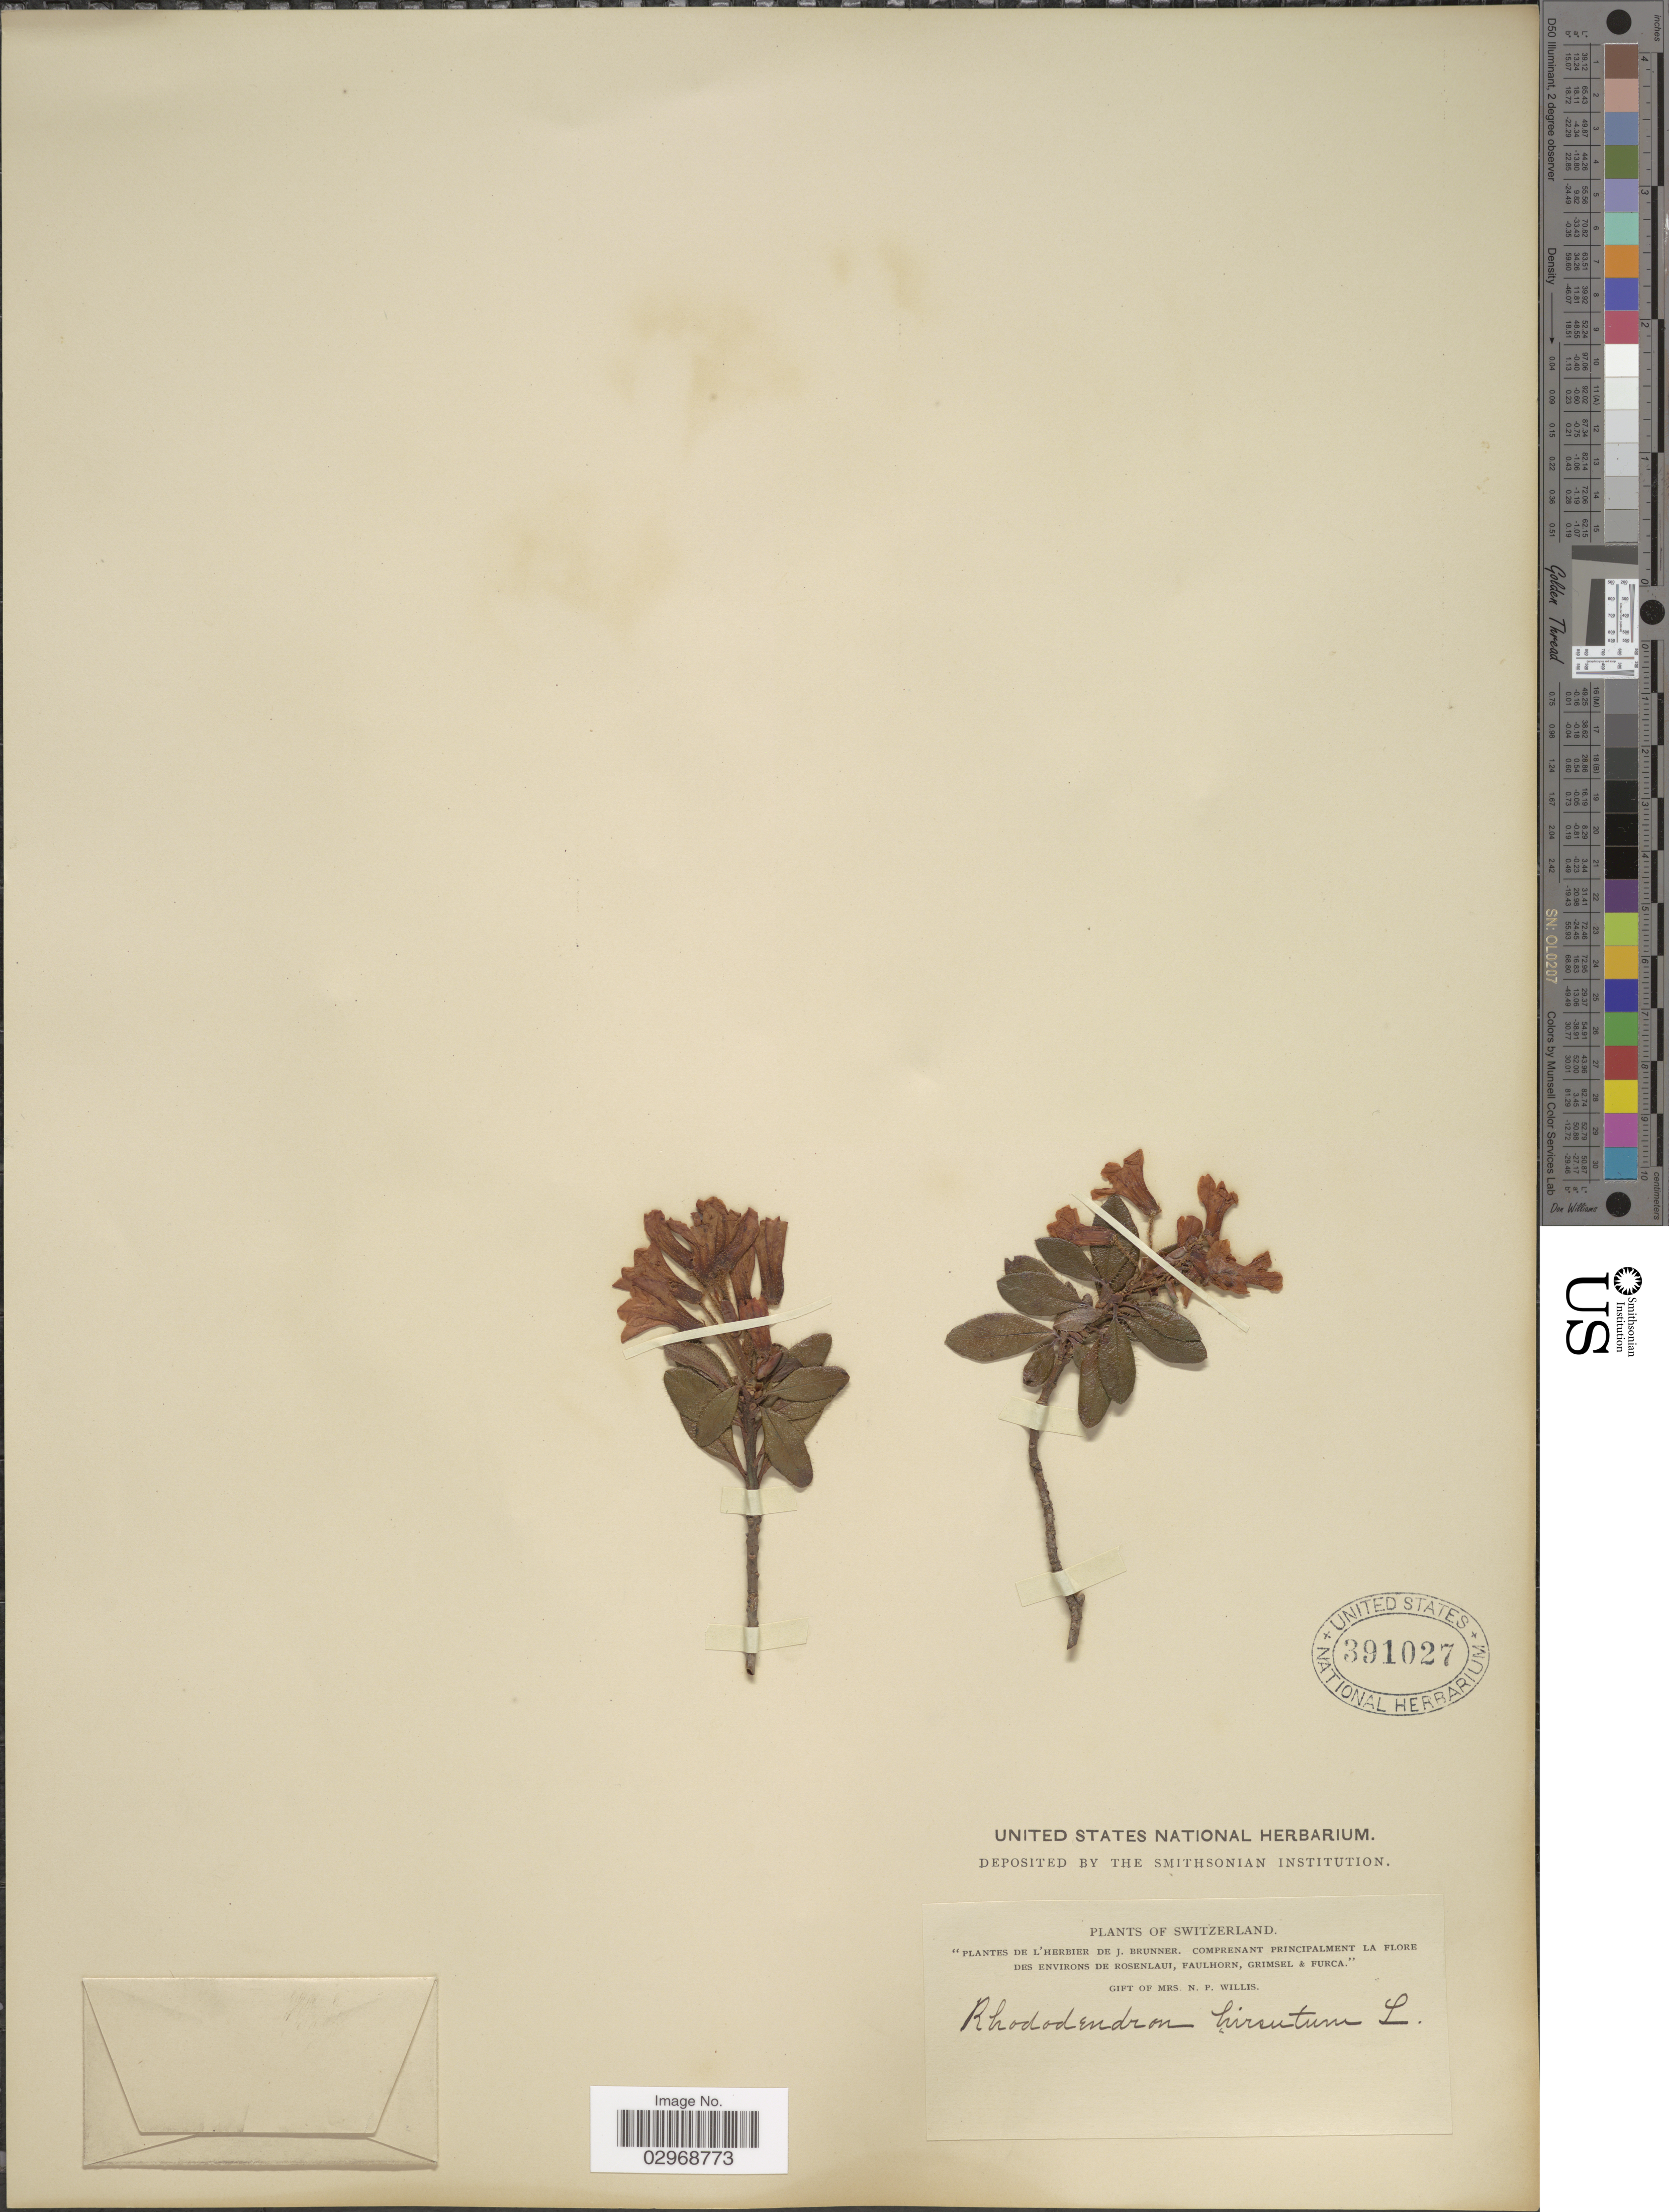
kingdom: Plantae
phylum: Tracheophyta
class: Magnoliopsida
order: Ericales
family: Ericaceae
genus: Rhododendron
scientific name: Rhododendron hirsutum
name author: L.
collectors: ex herb. J. Brunner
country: Switzerland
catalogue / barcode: US 391027